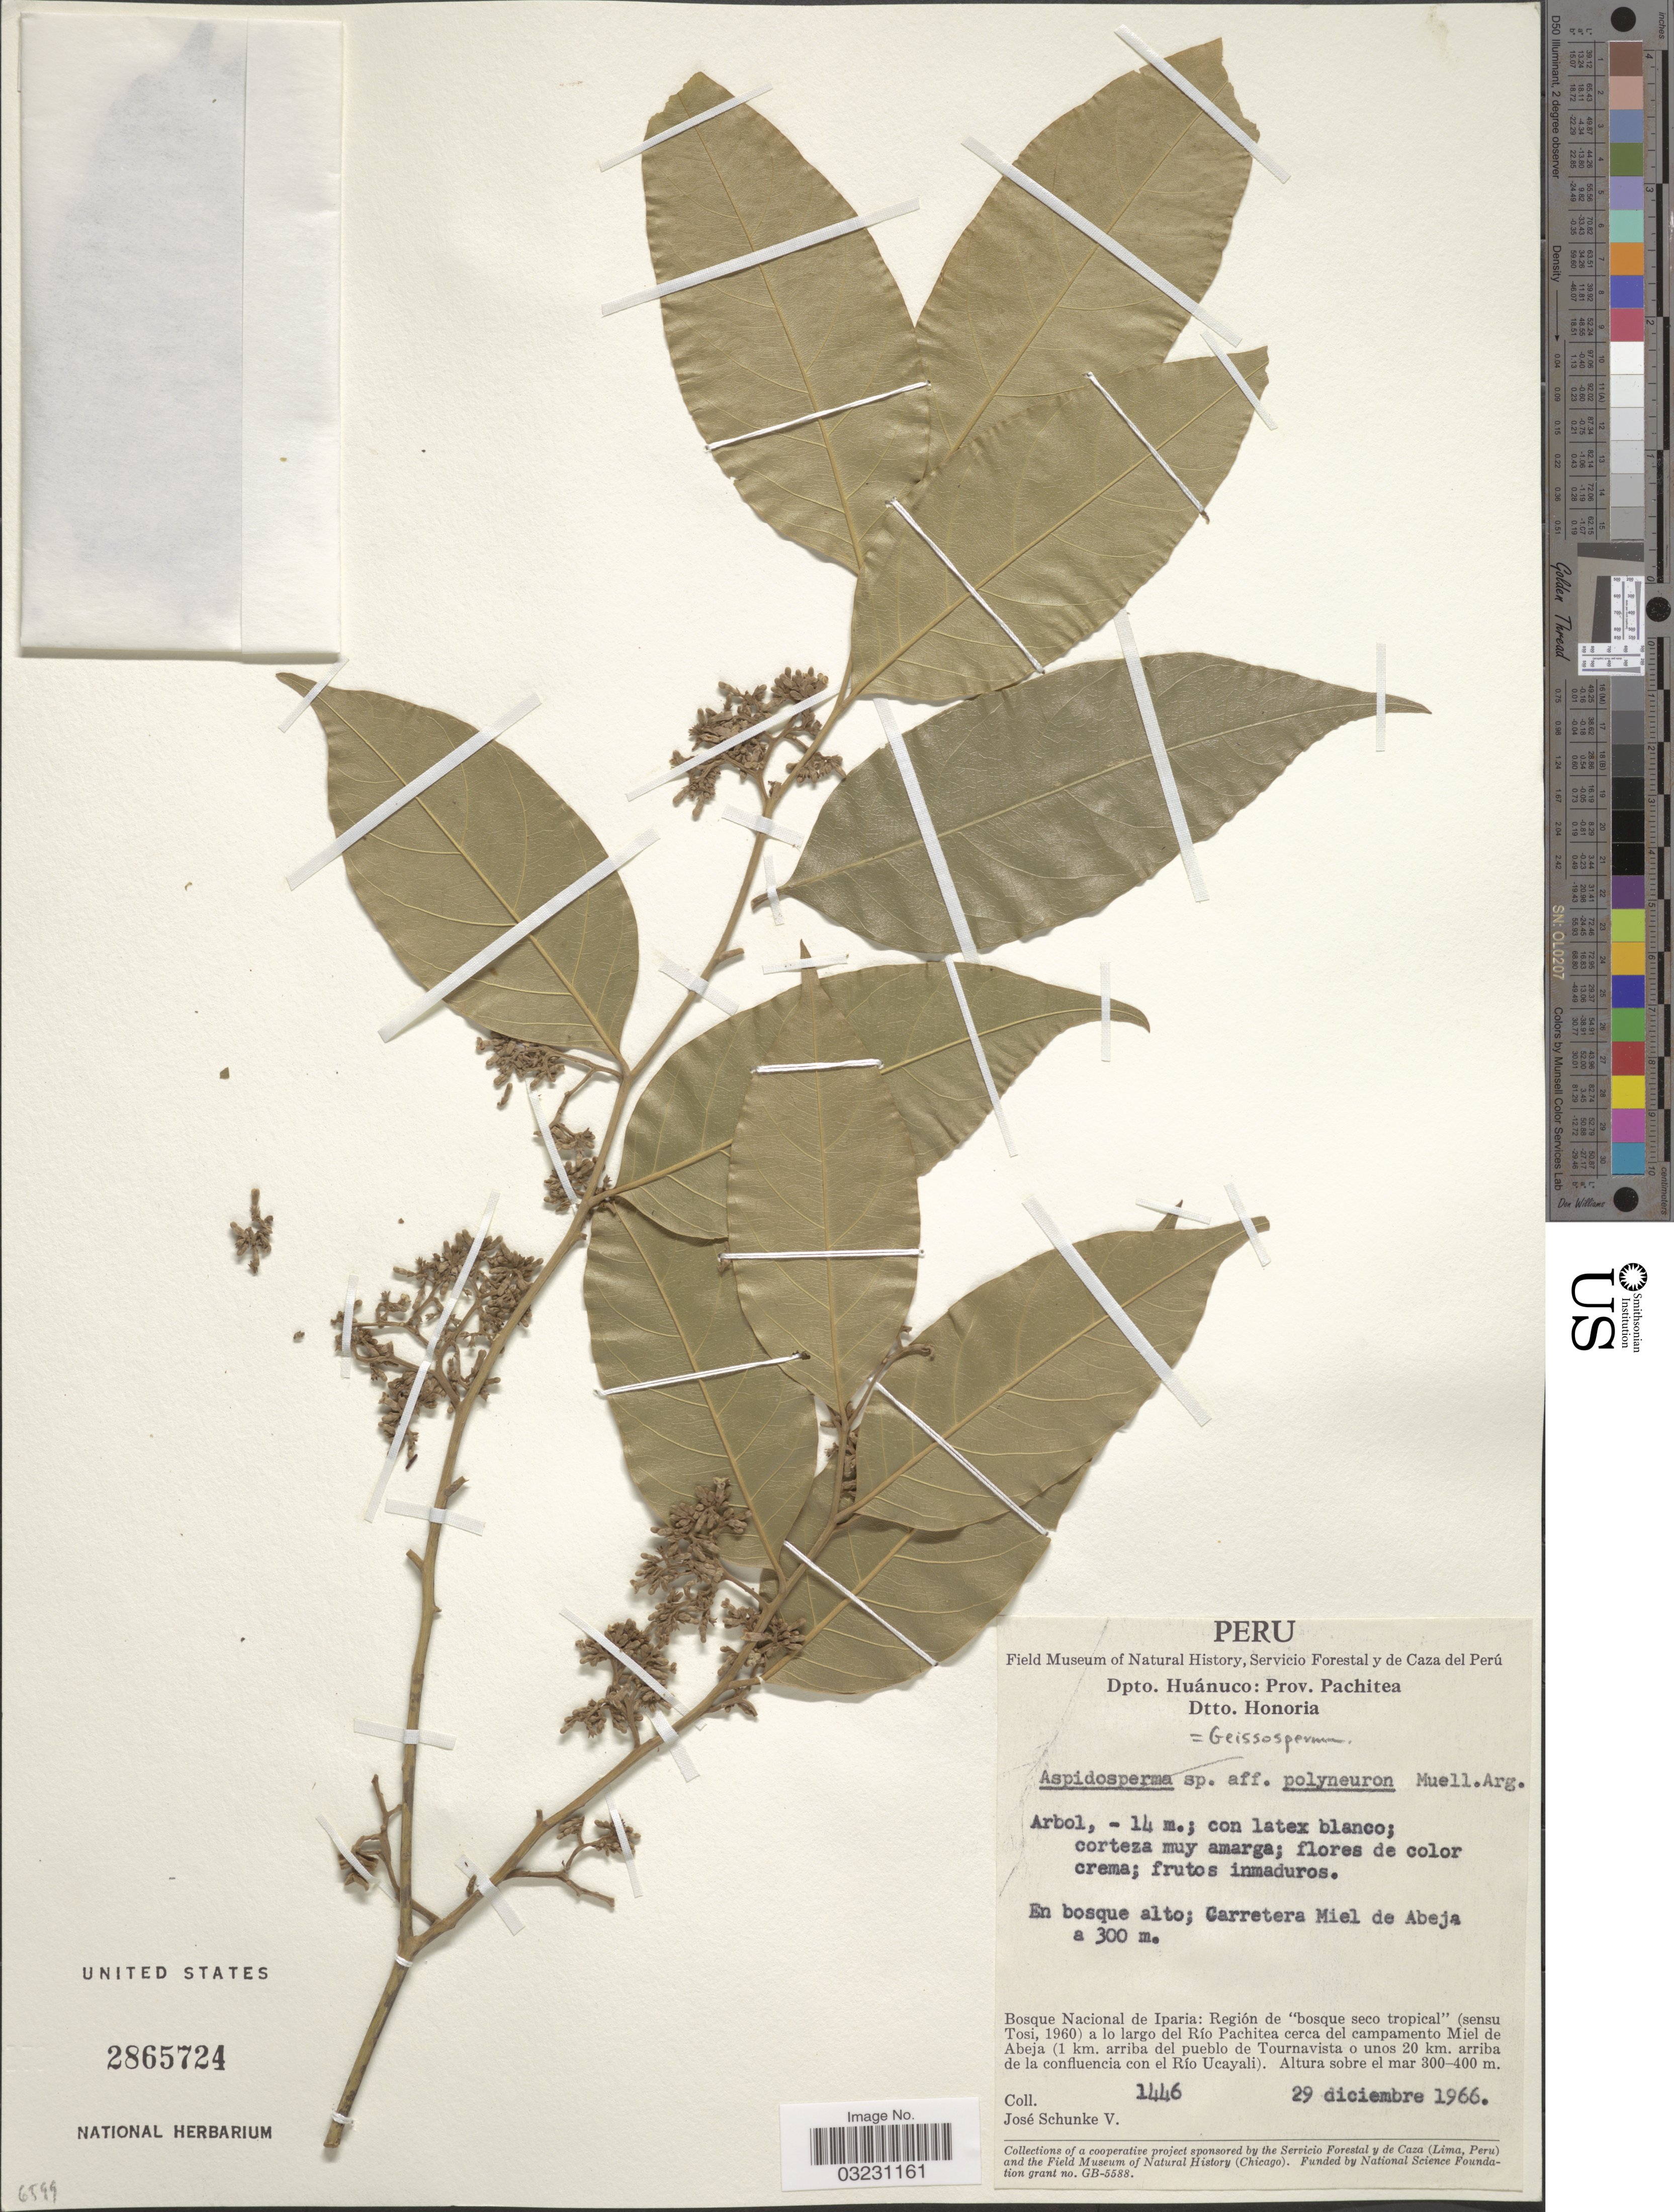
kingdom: Plantae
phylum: Tracheophyta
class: Magnoliopsida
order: Gentianales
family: Apocynaceae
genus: Geissospermum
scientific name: Geissospermum sp.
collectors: J. Schunke Vigo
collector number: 1446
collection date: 1966-12-29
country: Peru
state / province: Huánuco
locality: Dpto. Huánuco: Prov. Pachitea. Dtto. Honoria. En bosque alto: Carretera Miel de Abeja. Bosque Nacional de Iparia: Región de "bosque seco tropical" (sensu Tosi, 1960) a lo largo del Río Pachitea cerca del campamento Miel de Abejo (1 km. arriba del pueblo de Tournavista o unos 20 km. arriba de la confluencia con el Río Ucayali).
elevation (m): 300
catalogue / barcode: US 2865724